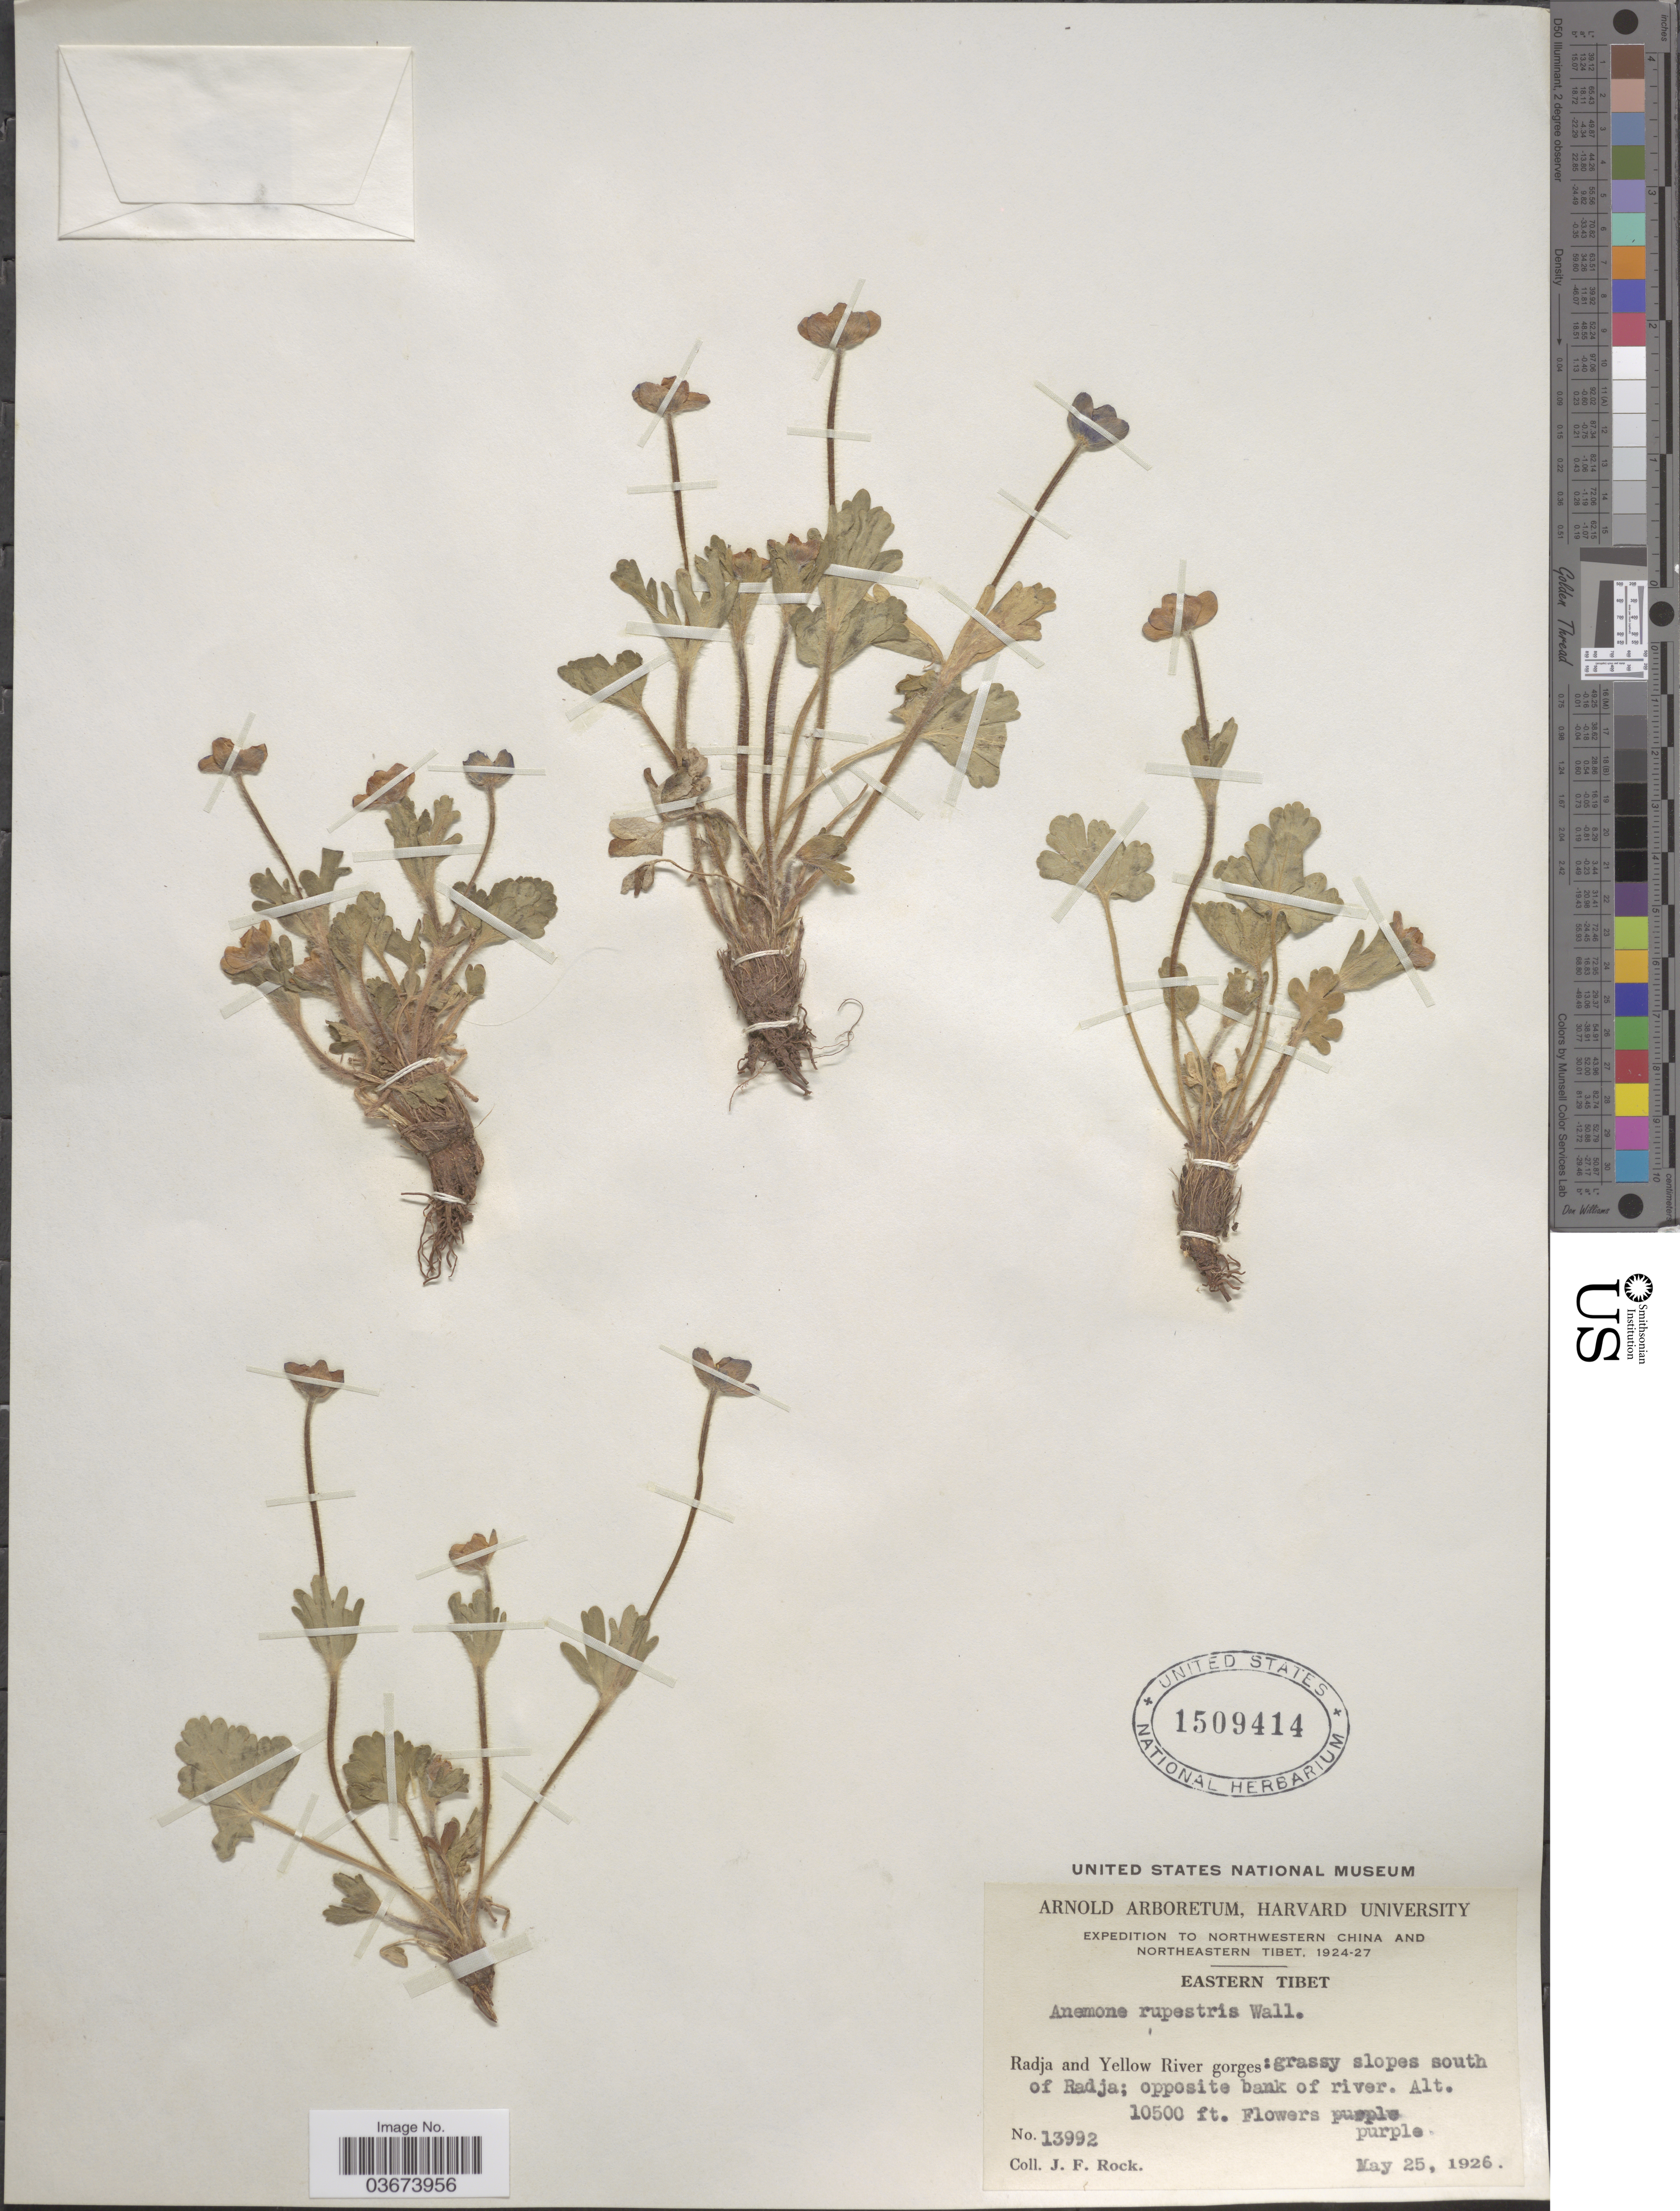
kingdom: Plantae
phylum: Tracheophyta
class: Magnoliopsida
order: Ranunculales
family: Ranunculaceae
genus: Anemone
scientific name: Anemone rupestris subsp. rupestris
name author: Wall. ex Hook. f. & Thomson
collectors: J. Rock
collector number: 13992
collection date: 1926-05-25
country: China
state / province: Xizang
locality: Northwestern China and Northeastern Tibet. Eastern Tibet. Radja and Yellow River gorges: grassy slopes south of Radja.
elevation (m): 3200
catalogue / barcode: US 1509414